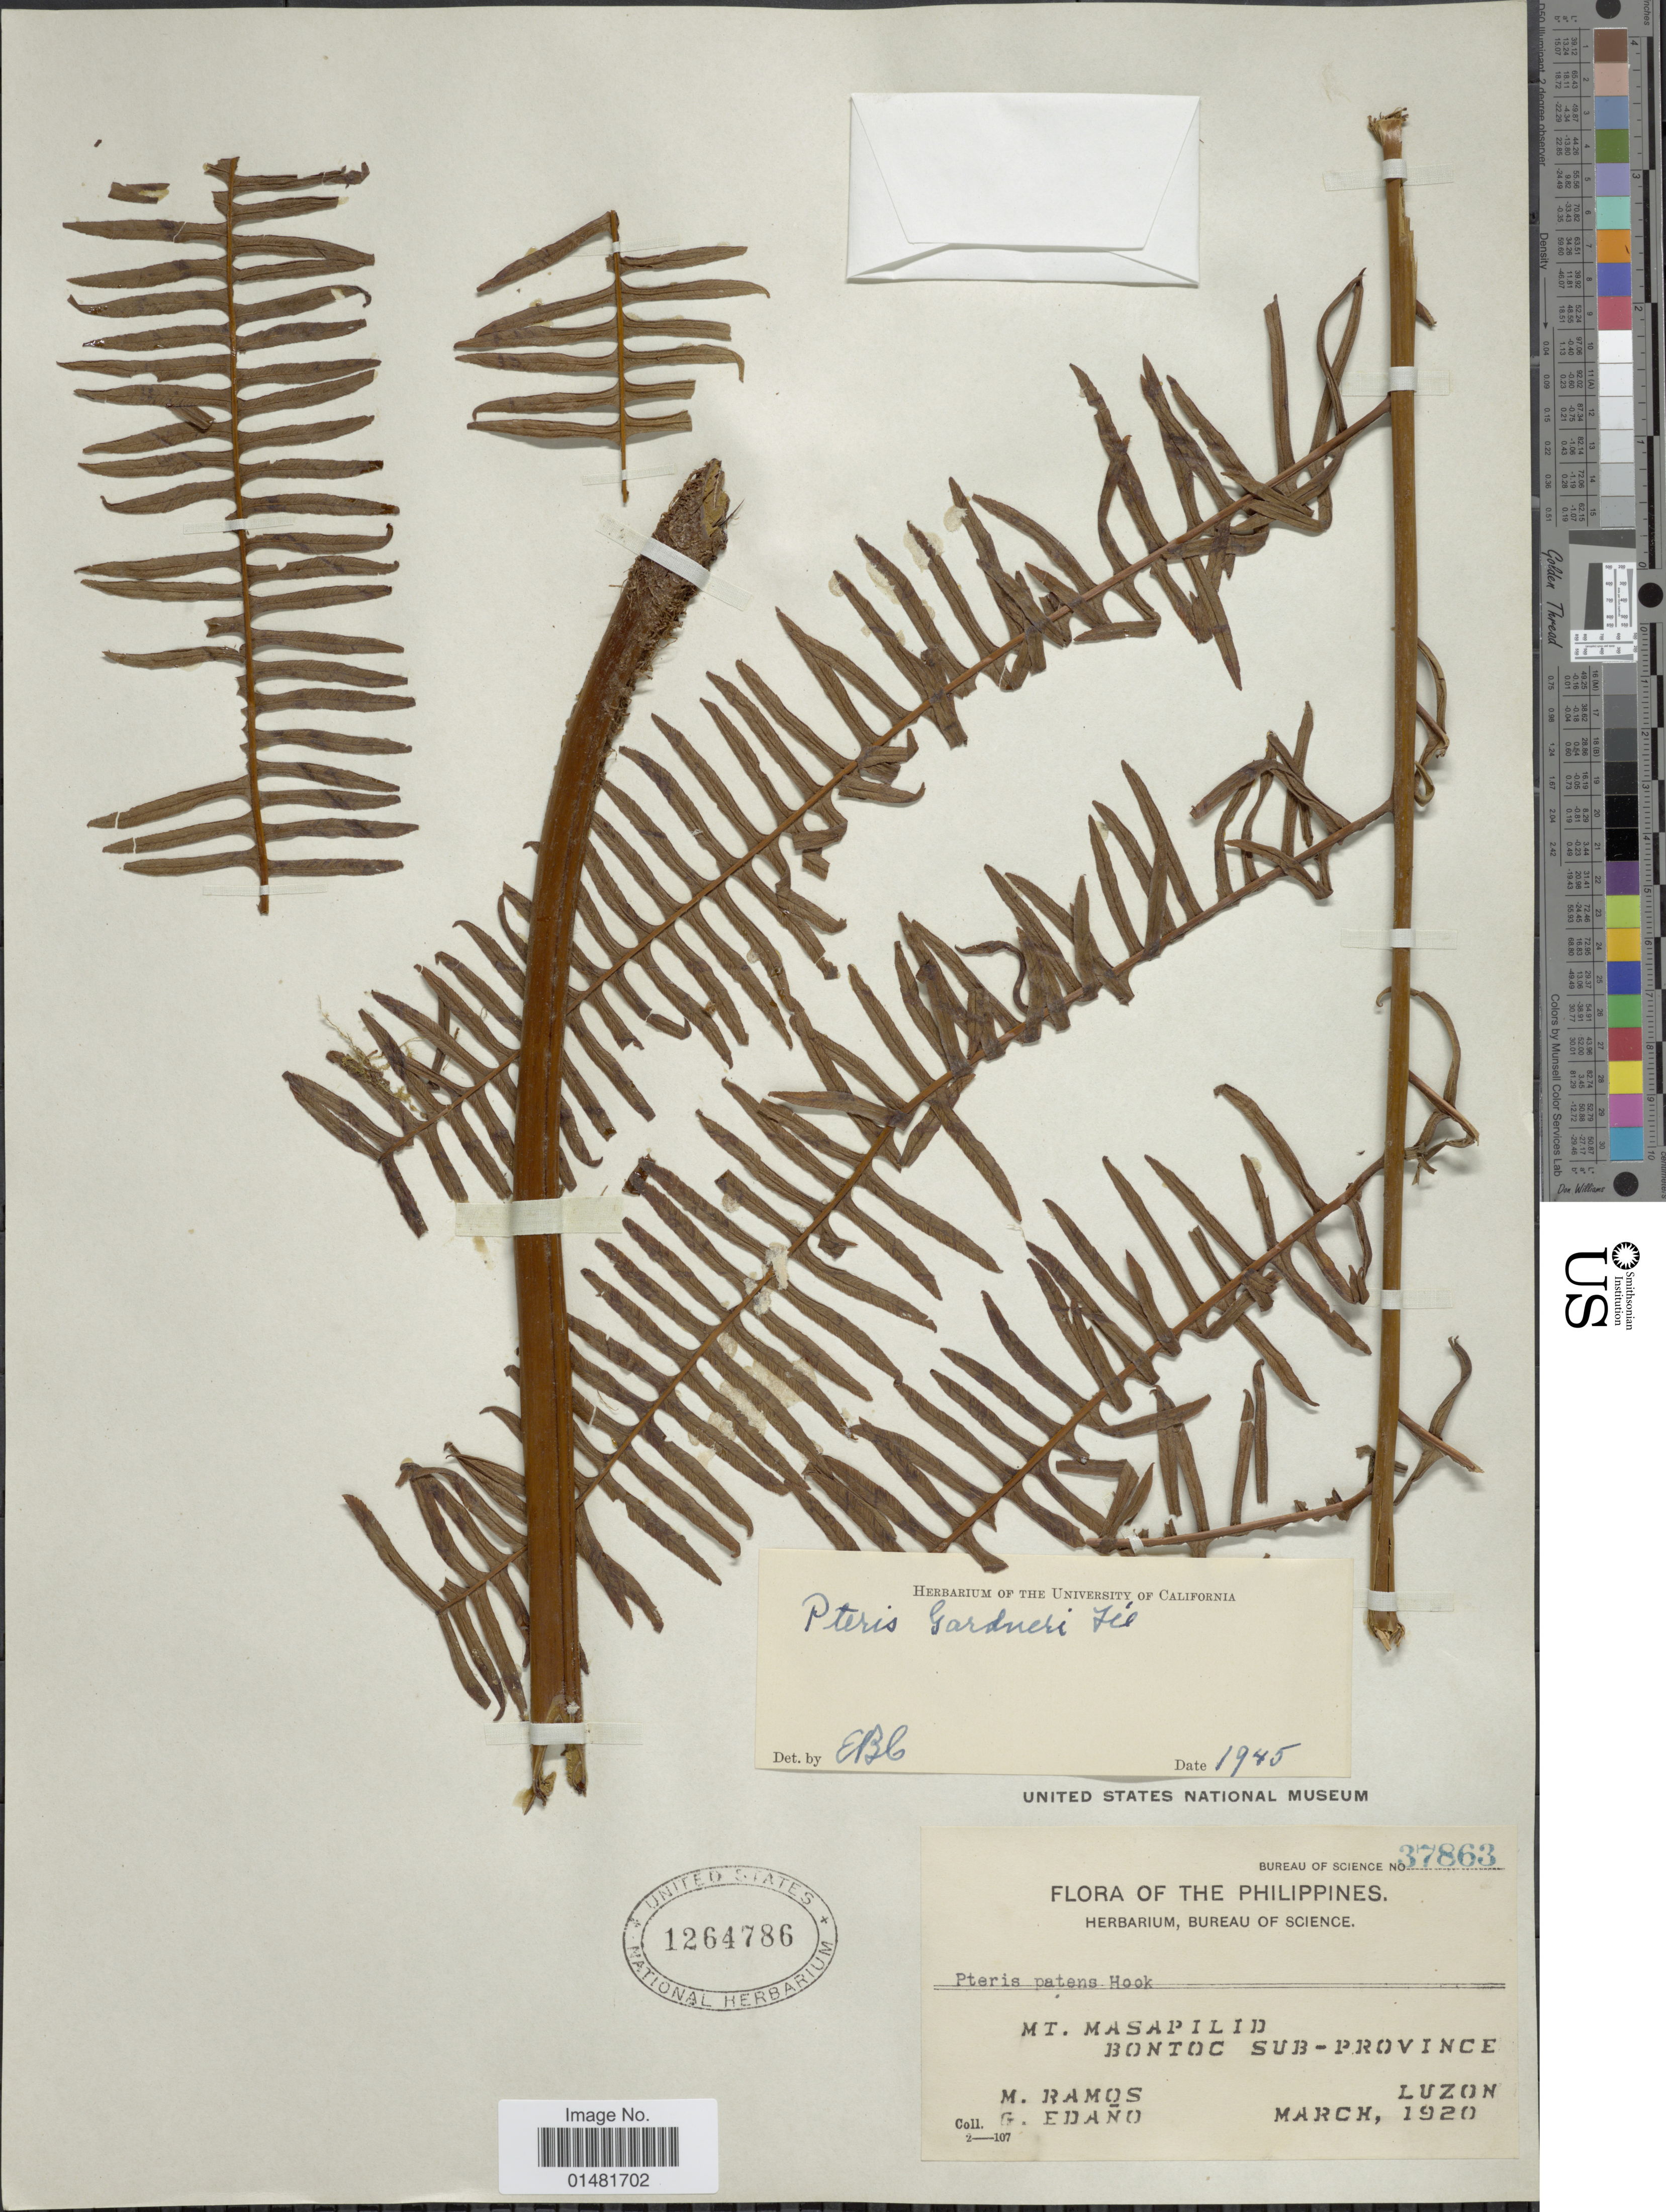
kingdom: Plantae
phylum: Tracheophyta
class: Polypodiopsida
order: Polypodiales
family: Pteridaceae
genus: Pteris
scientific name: Pteris gardneri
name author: (Fée) Hook.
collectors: M. Ramos & G. Edaño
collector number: Bureau of Science 37863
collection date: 1920-03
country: Philippines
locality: Mt. Masapilid, Bontoc Sub-Province, Luzon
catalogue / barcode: US 1264786